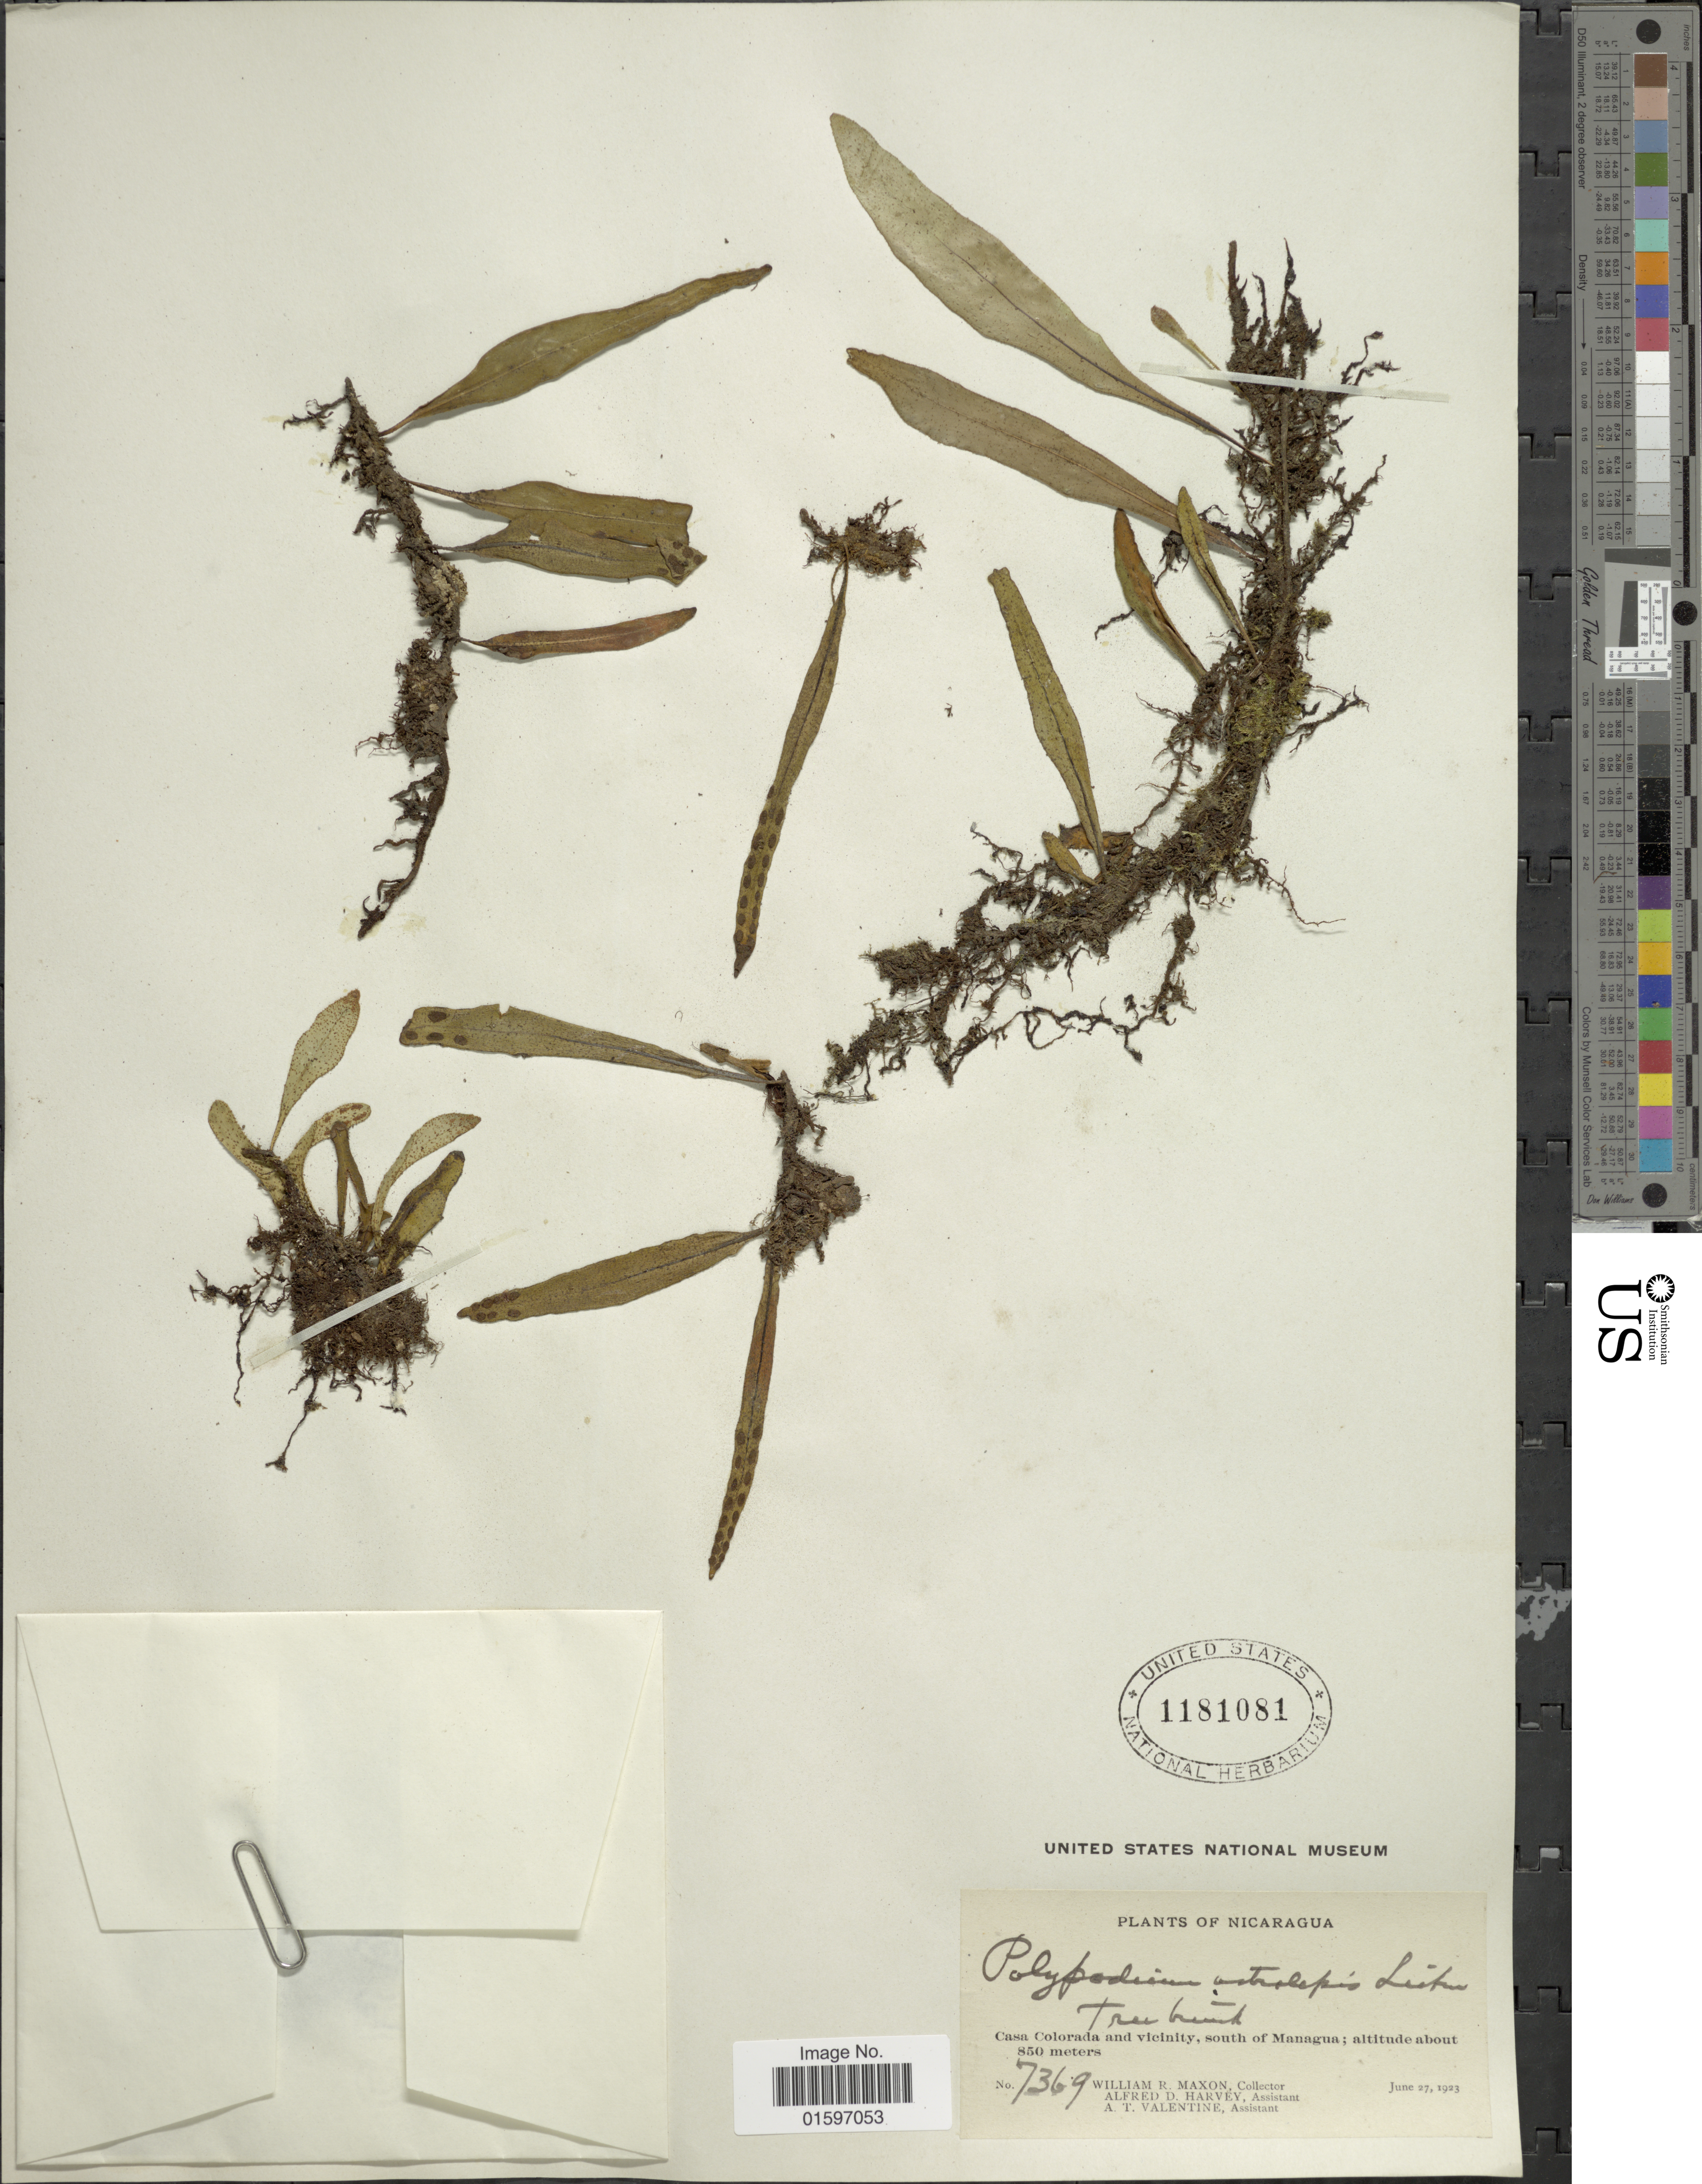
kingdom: Plantae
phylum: Tracheophyta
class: Polypodiopsida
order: Polypodiales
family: Polypodiaceae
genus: Pleopeltis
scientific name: Pleopeltis astrolepis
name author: (Liebm.) E. Fourn.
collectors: W. R. Maxon, A. D. Harvey & A. Valentine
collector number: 7369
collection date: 1923-06-27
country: Nicaragua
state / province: Managua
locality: Casa Colorada and vicinity, south of Managua.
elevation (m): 850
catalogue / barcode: US 1181081